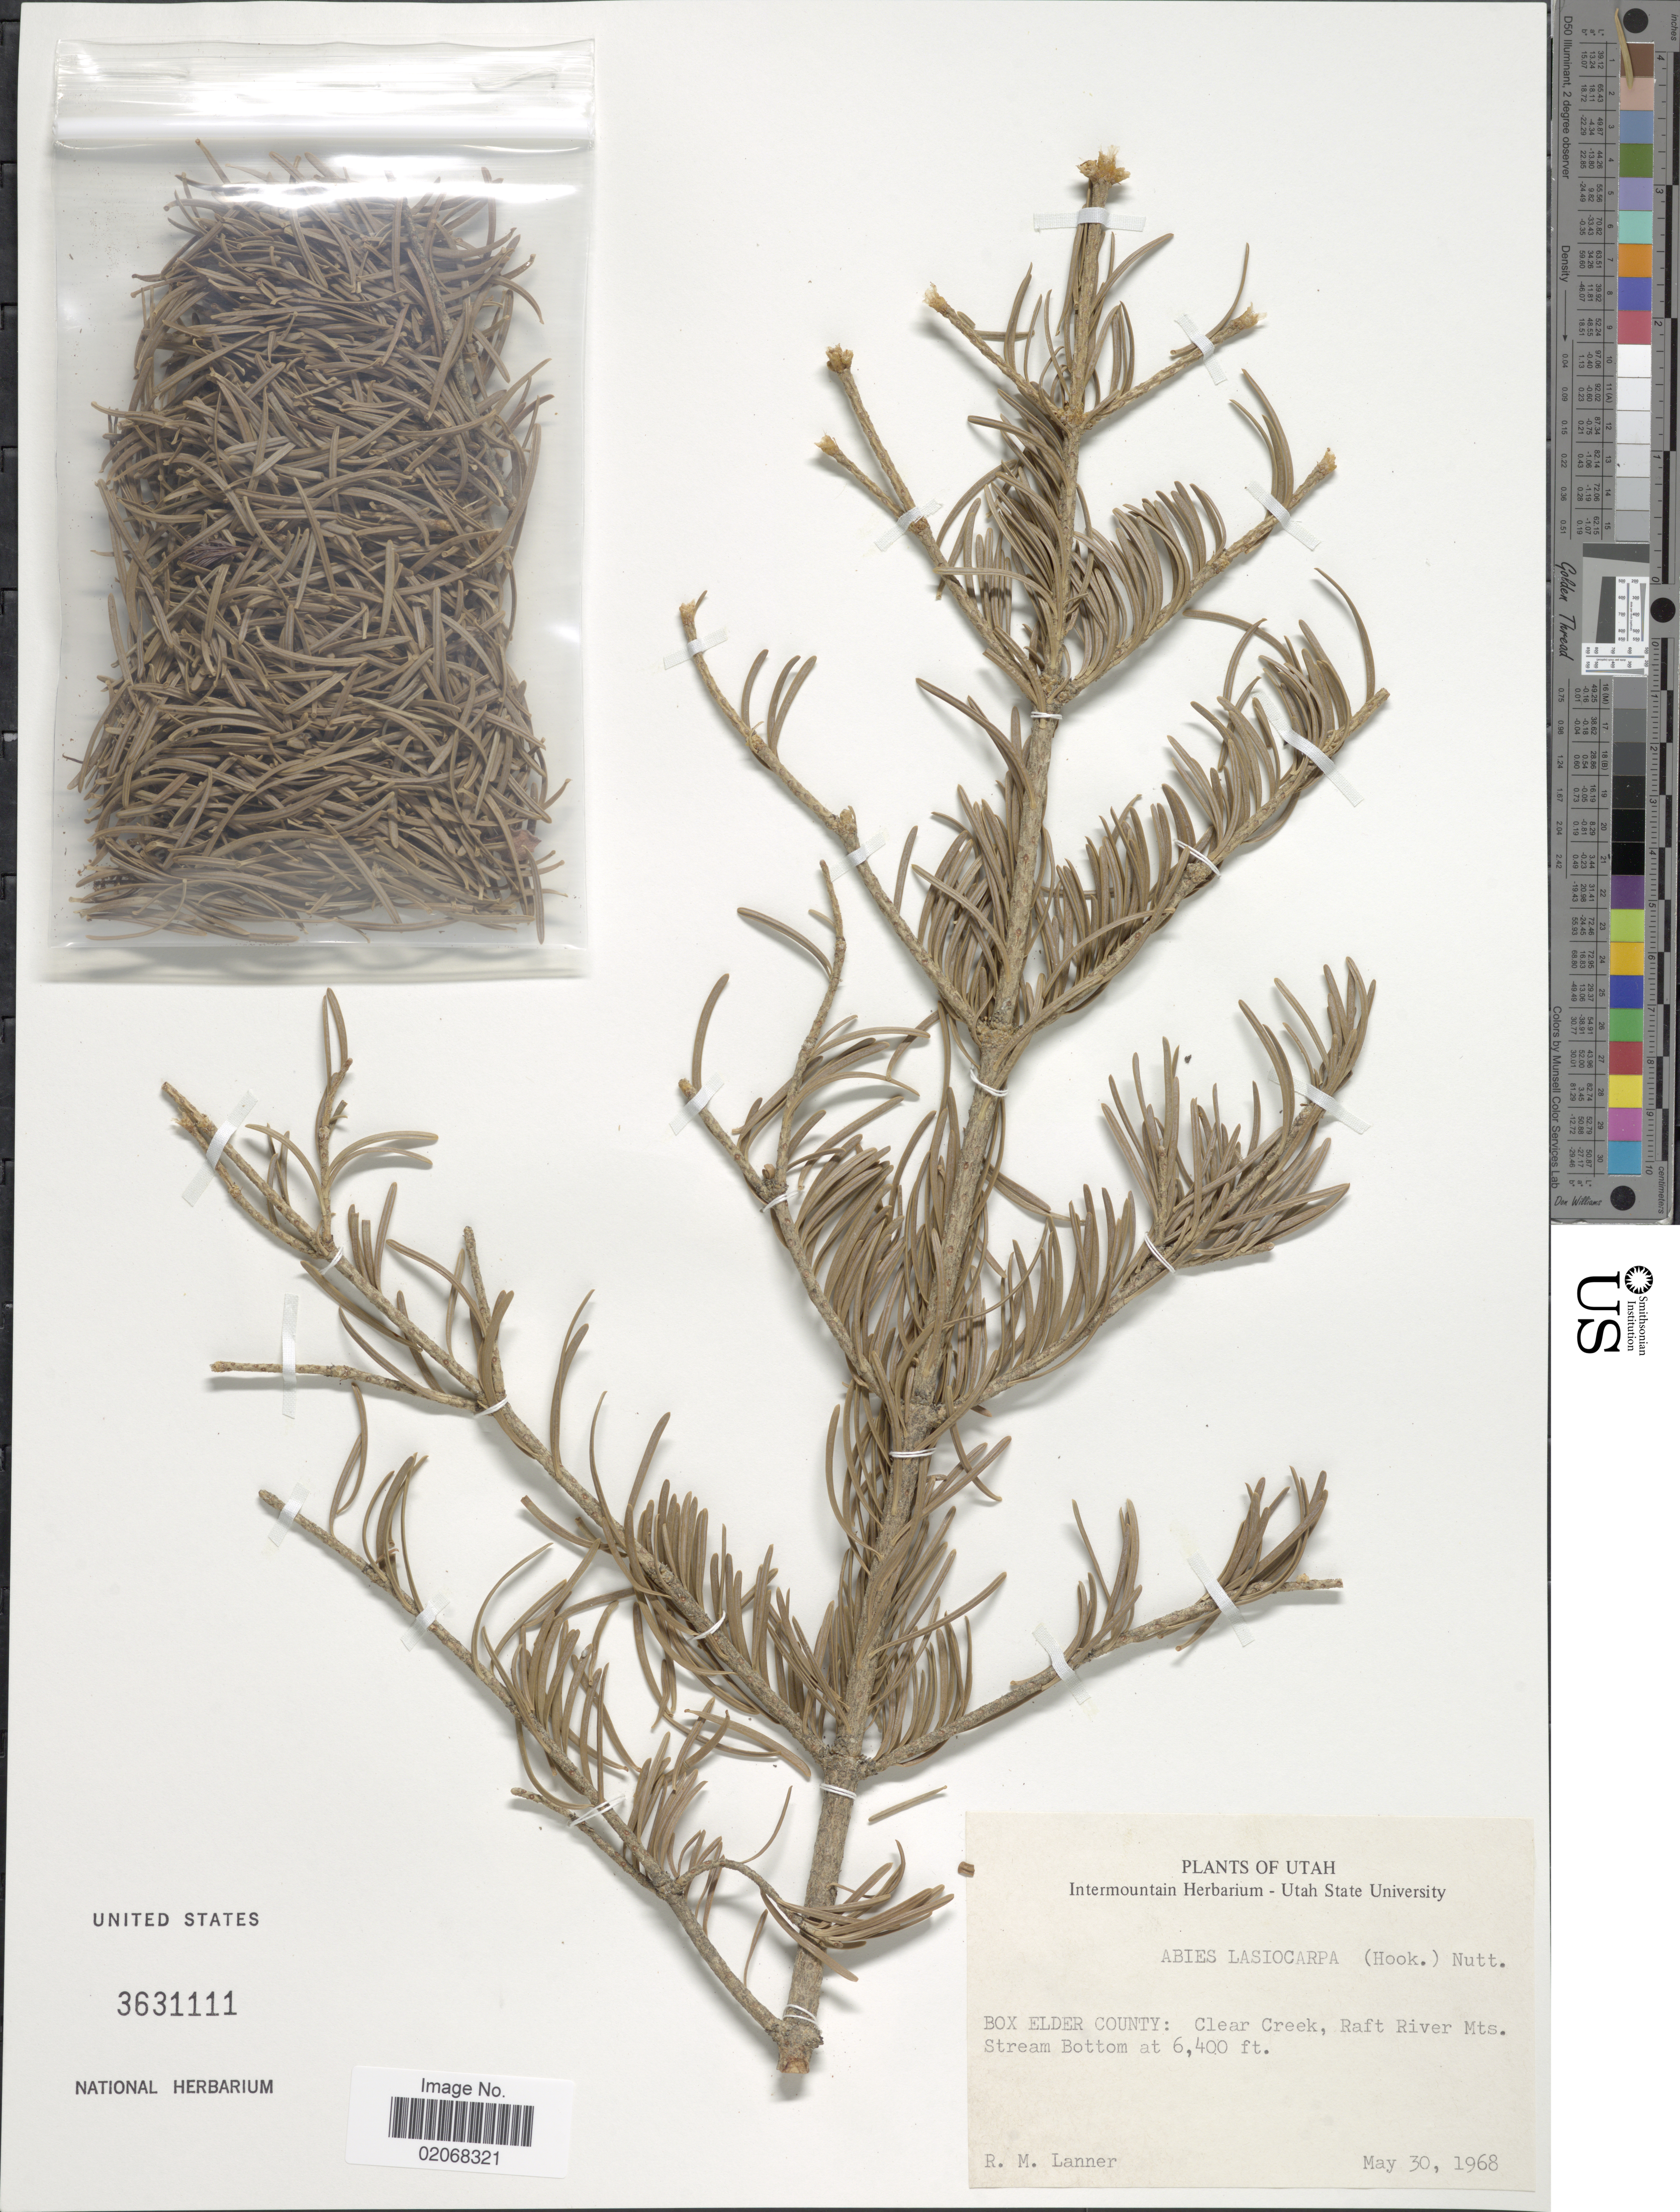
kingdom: Plantae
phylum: Tracheophyta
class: Pinopsida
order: Pinales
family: Pinaceae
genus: Abies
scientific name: Abies lasiocarpa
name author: (Hook.) Nutt.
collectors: R. Lanner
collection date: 1968-05-30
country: United States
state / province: Utah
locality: Box Elder County: Clear Creek, Raft River Mts. Stream Bottom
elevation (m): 1951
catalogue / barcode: US 3631111